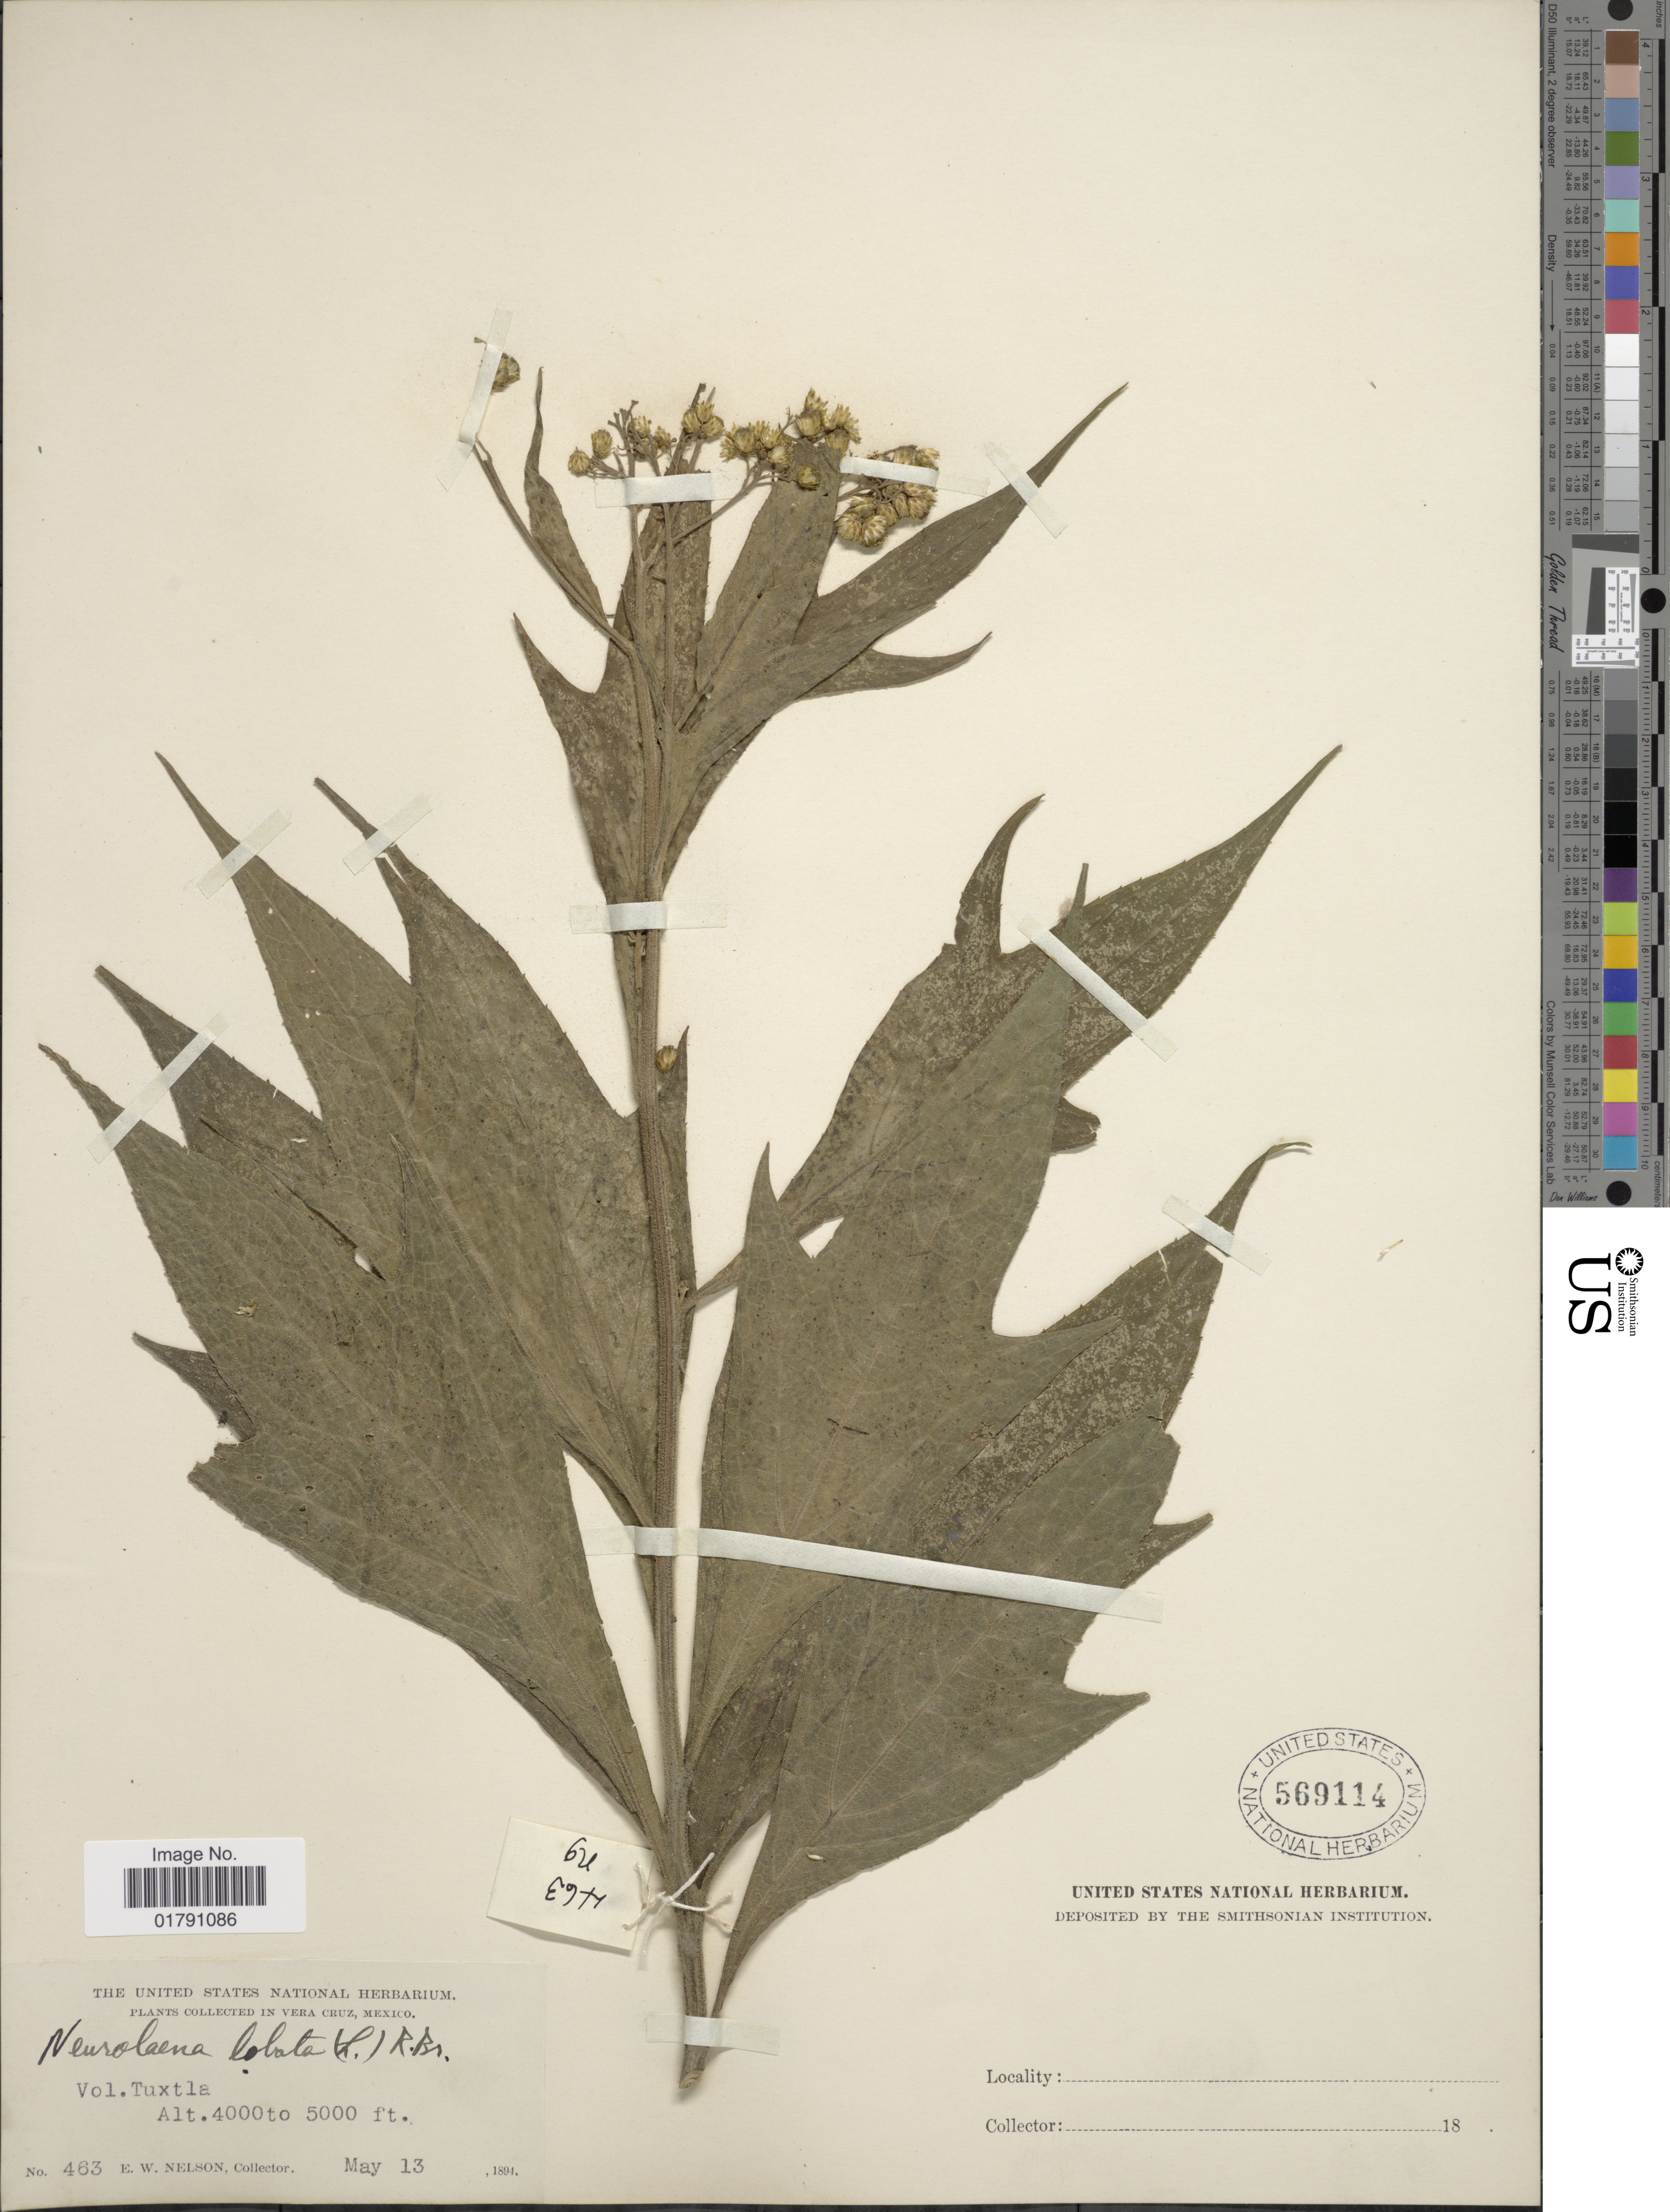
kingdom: Plantae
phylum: Tracheophyta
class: Magnoliopsida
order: Asterales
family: Asteraceae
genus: Neurolaena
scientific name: Neurolaena lobata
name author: (L.) R. Br. ex Cass.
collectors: E. W. Nelson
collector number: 463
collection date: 1894-05-13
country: Mexico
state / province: Veracruz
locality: Vera Cruz, Vol. Tuxtla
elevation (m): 1219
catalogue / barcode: US 569114